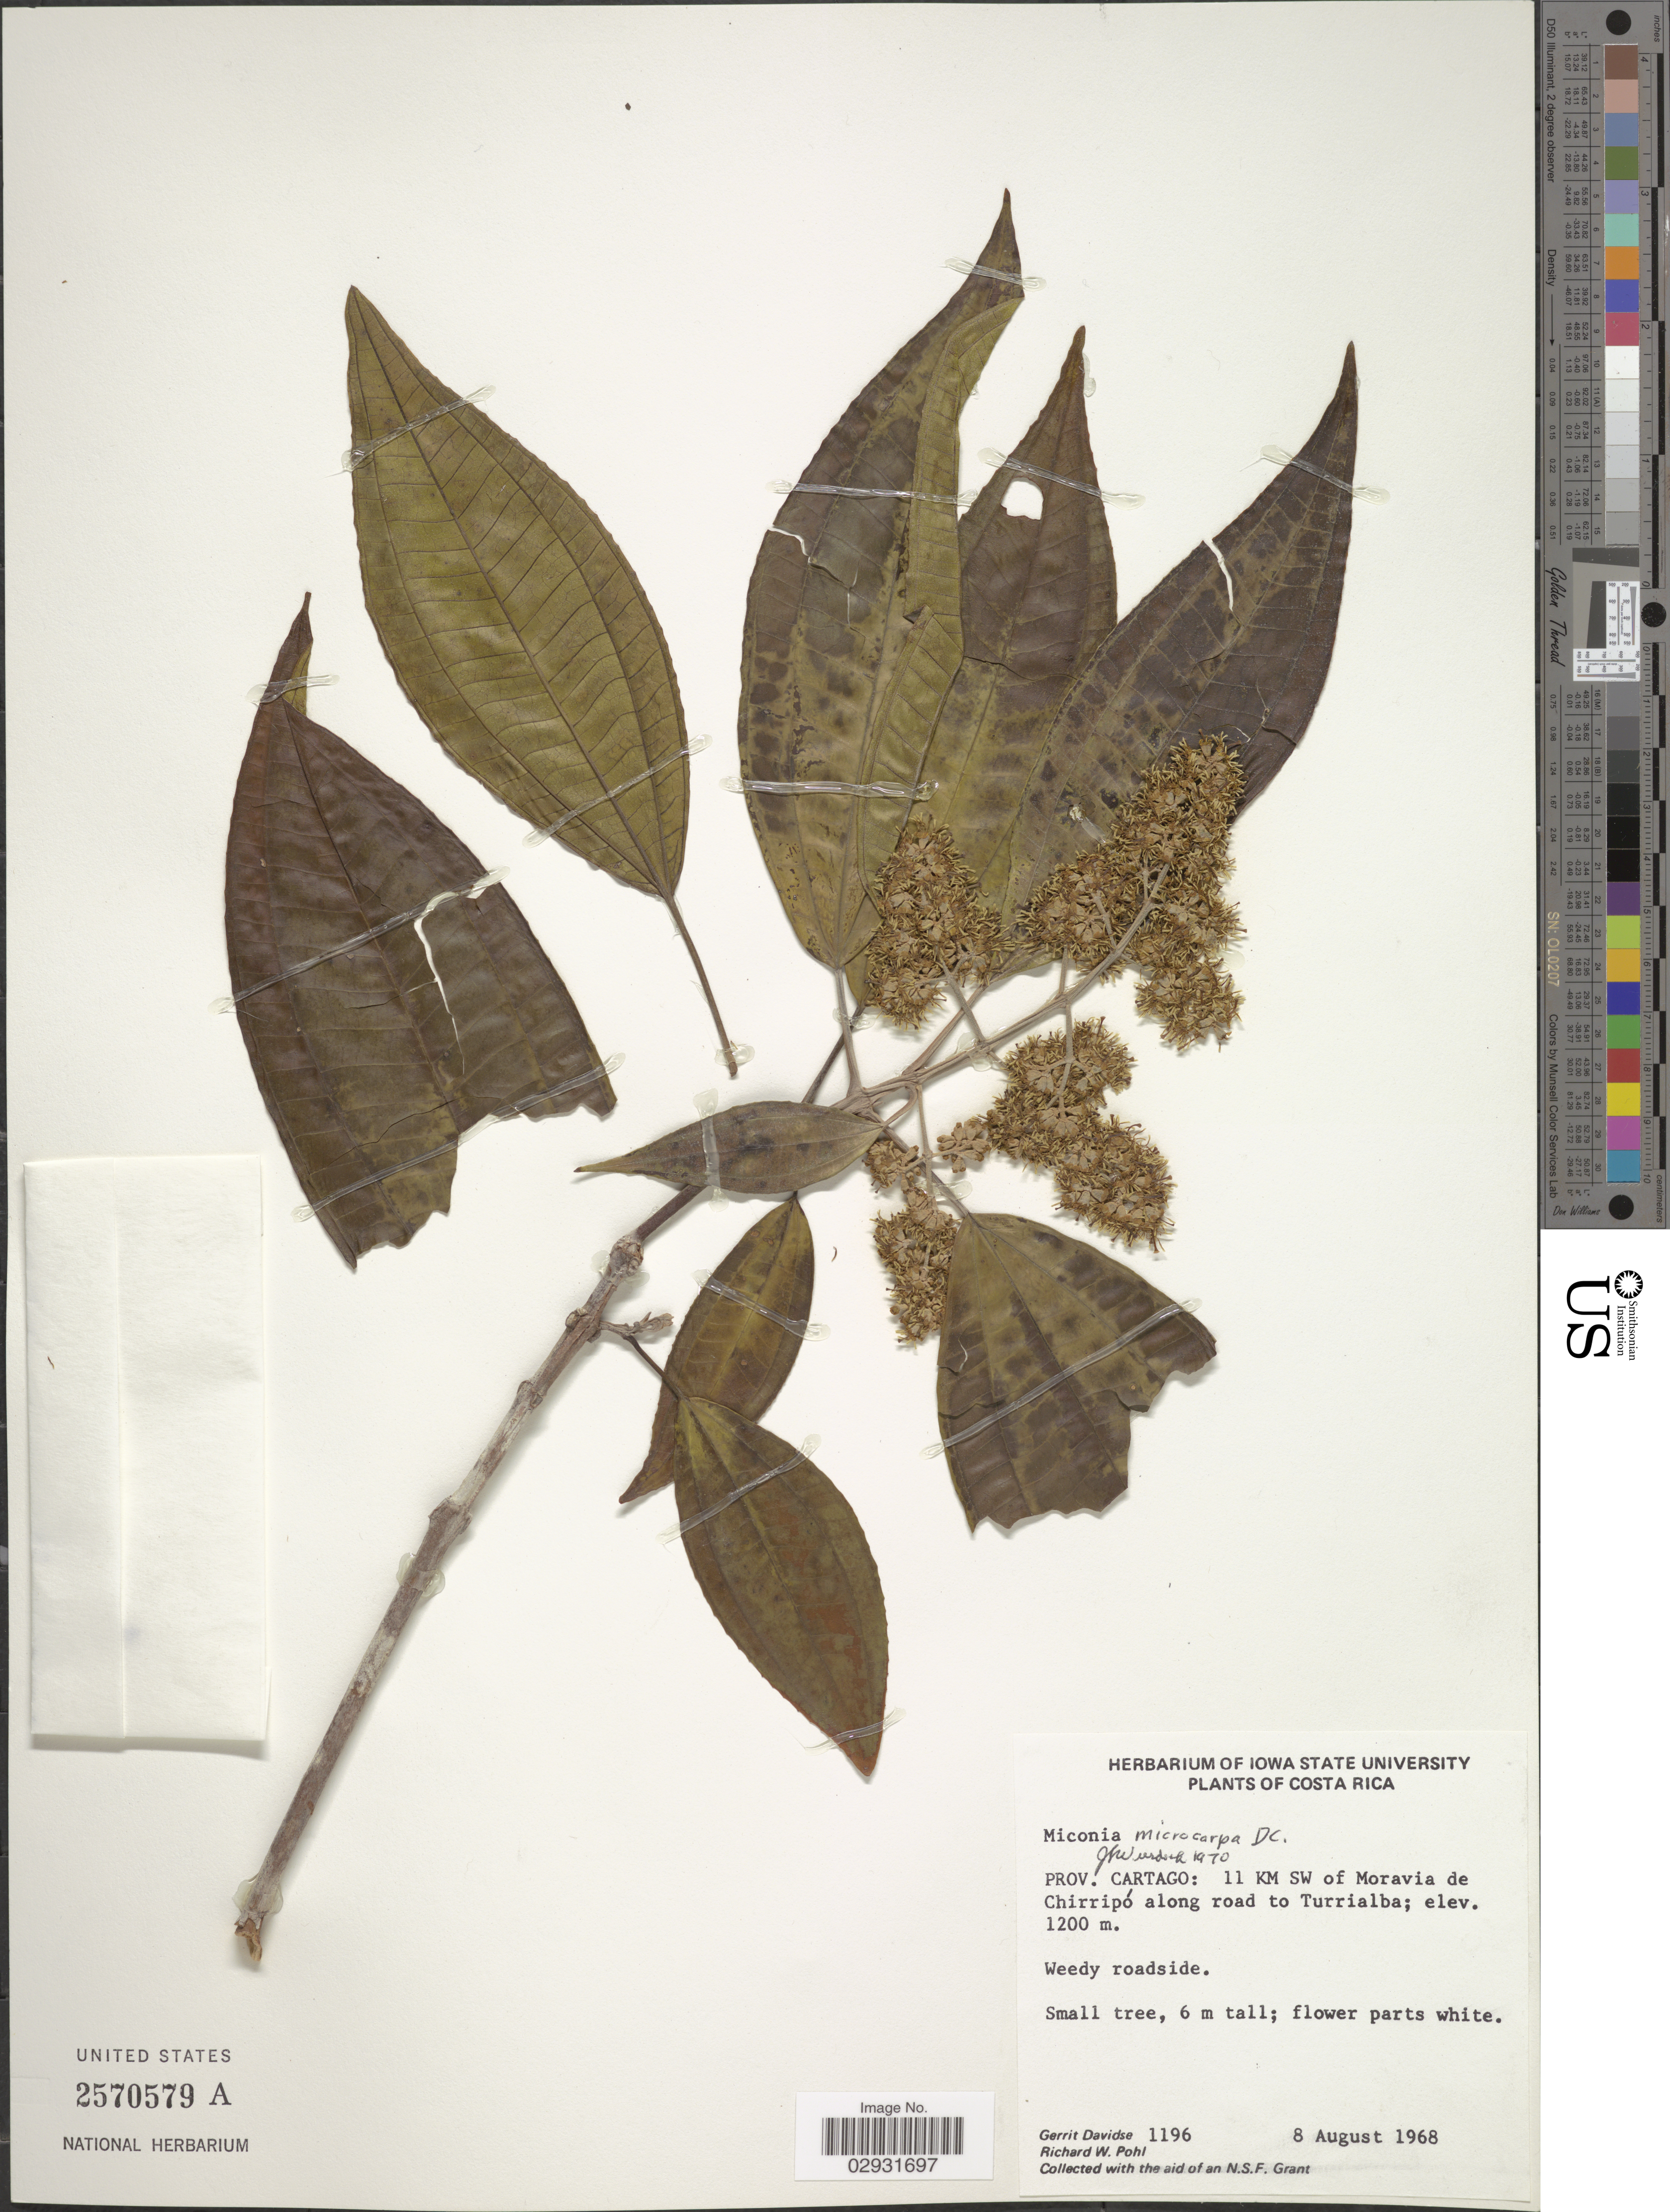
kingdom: Plantae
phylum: Tracheophyta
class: Magnoliopsida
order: Myrtales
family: Melastomataceae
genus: Miconia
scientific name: Miconia affinis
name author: DC.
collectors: G. Davidse & R. W. Pohl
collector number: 1196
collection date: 1968-08-08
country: Costa Rica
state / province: Cartago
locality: Prov. Cartago: 11 KM SW of Moravia de Chirripó along road to Turrialba.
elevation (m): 1200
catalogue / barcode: US 2570579A